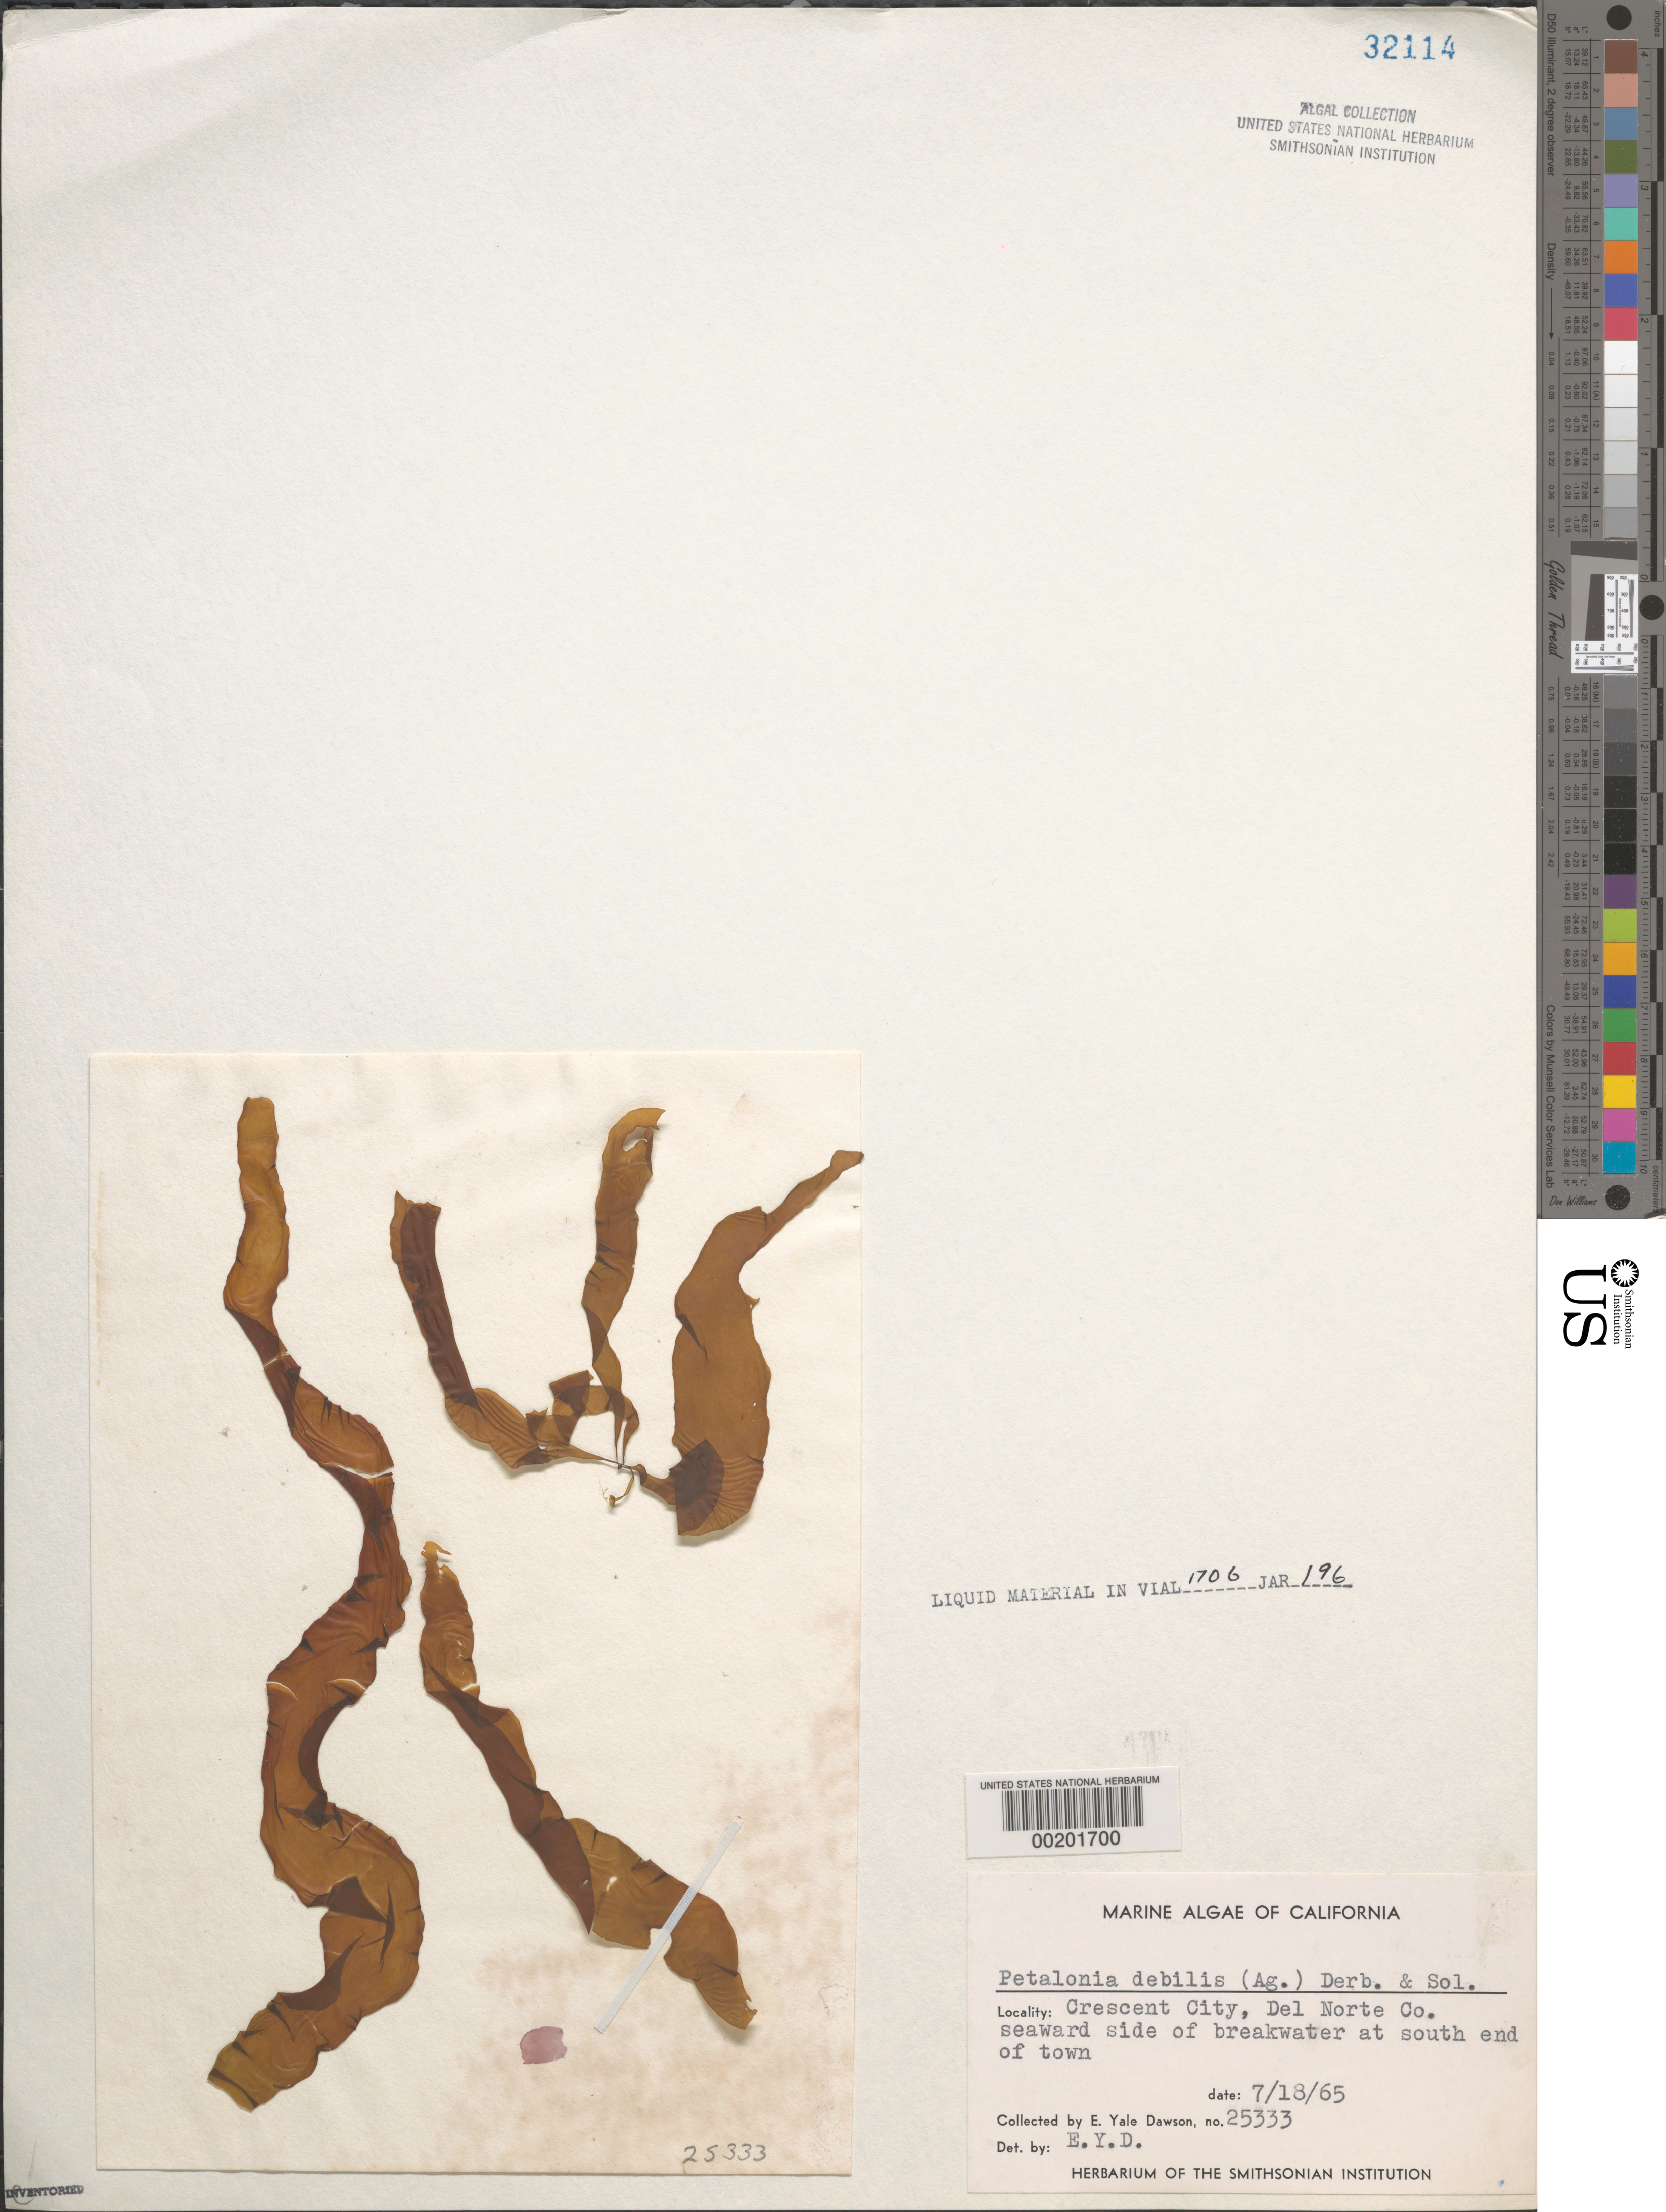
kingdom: Chromista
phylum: Ochrophyta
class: Phaeophyceae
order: Scytosiphonales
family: Scytosiphonaceae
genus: Petalonia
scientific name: Petalonia fascia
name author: (O.F. Müller) Kuntze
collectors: E. Y. Dawson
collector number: EYD 25333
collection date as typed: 18 Jul 1965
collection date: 1965-07-18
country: United States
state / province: California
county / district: Del Norte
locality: Crescent City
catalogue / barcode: US 32114